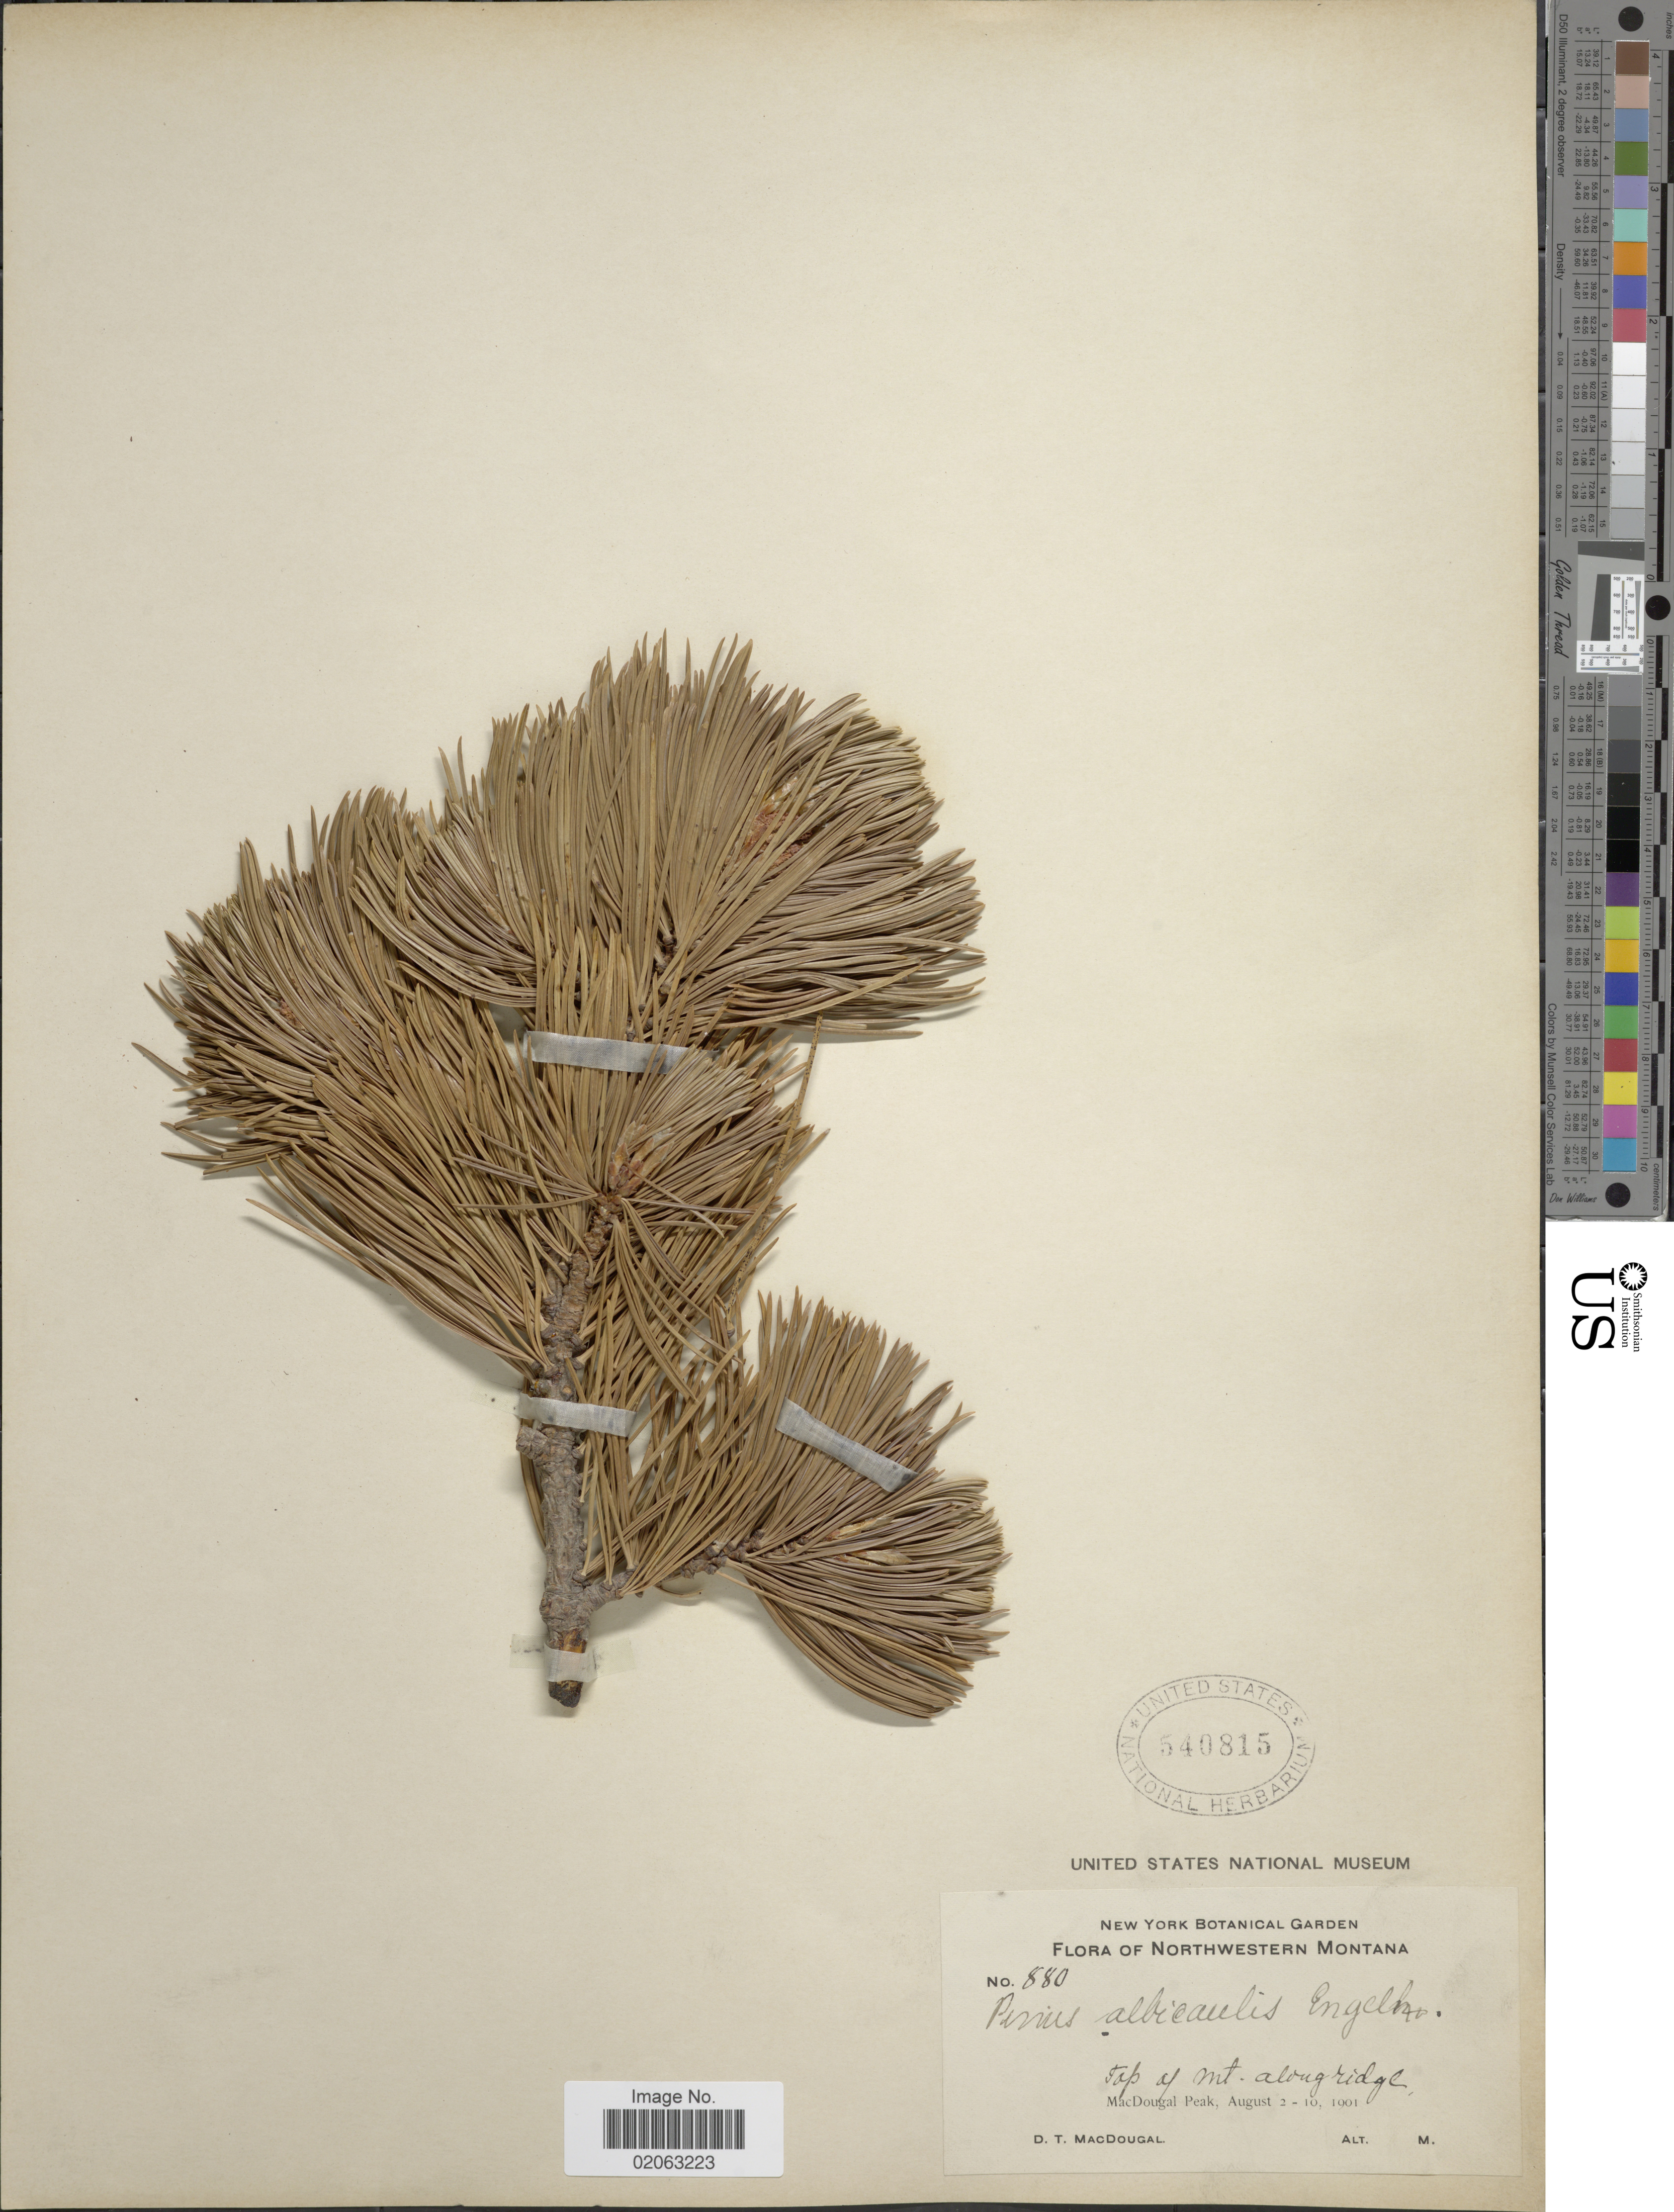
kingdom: Plantae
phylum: Tracheophyta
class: Pinopsida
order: Pinales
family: Pinaceae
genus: Pinus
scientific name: Pinus albicaulis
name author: Engelm.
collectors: D. T. MacDougal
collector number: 880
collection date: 1901-08-02/1901-08-10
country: United States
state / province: Montana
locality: Northwestern Montana; Top of Mt. along ridge MacDougal Peak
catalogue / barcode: US 540815